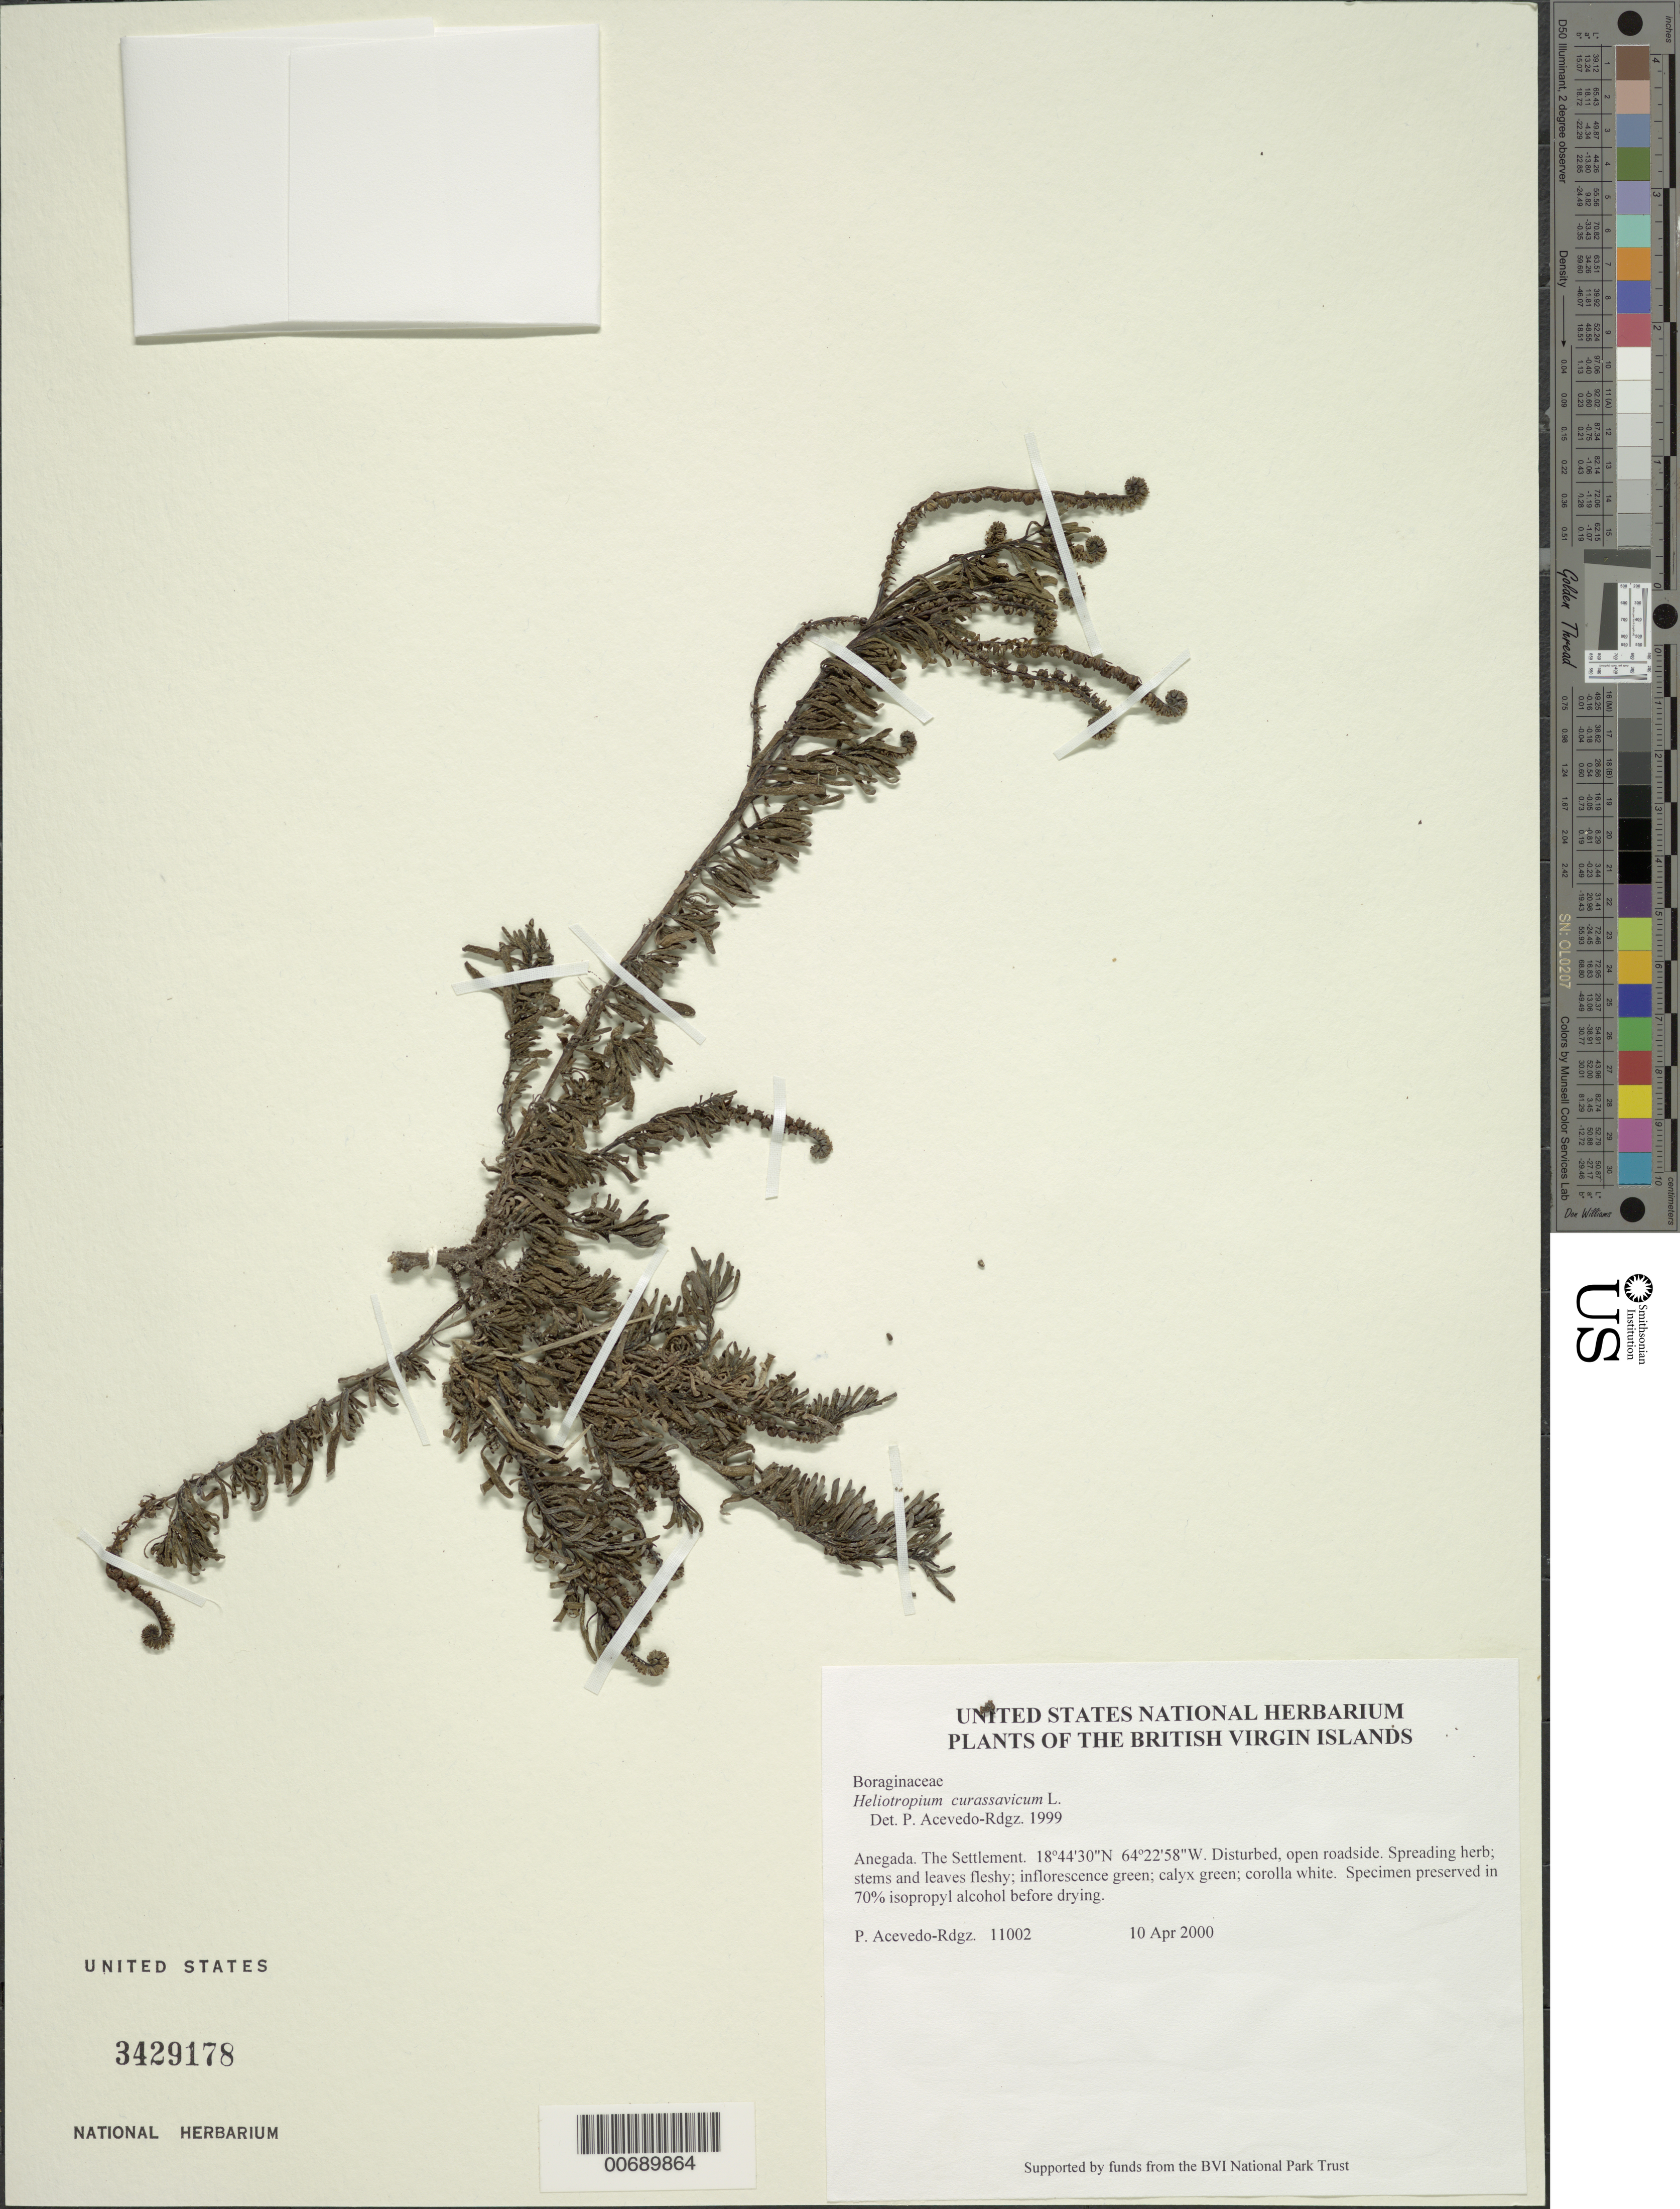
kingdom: Plantae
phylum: Tracheophyta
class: Magnoliopsida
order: Boraginales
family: Heliotropiaceae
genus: Heliotropium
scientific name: Heliotropium curassavicum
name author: L.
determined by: Acevedo-Rodríguez, P., (BOT), Smithsonian Institution - National Museum of Natural History (UNITED STATES)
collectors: P. Acevedo-Rodr.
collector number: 11002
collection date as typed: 10 Apr 2000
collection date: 2000-04-10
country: British Virgin Islands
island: Anegada I.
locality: The Settlement.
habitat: Disturbed, open roadside.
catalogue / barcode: US 3429178